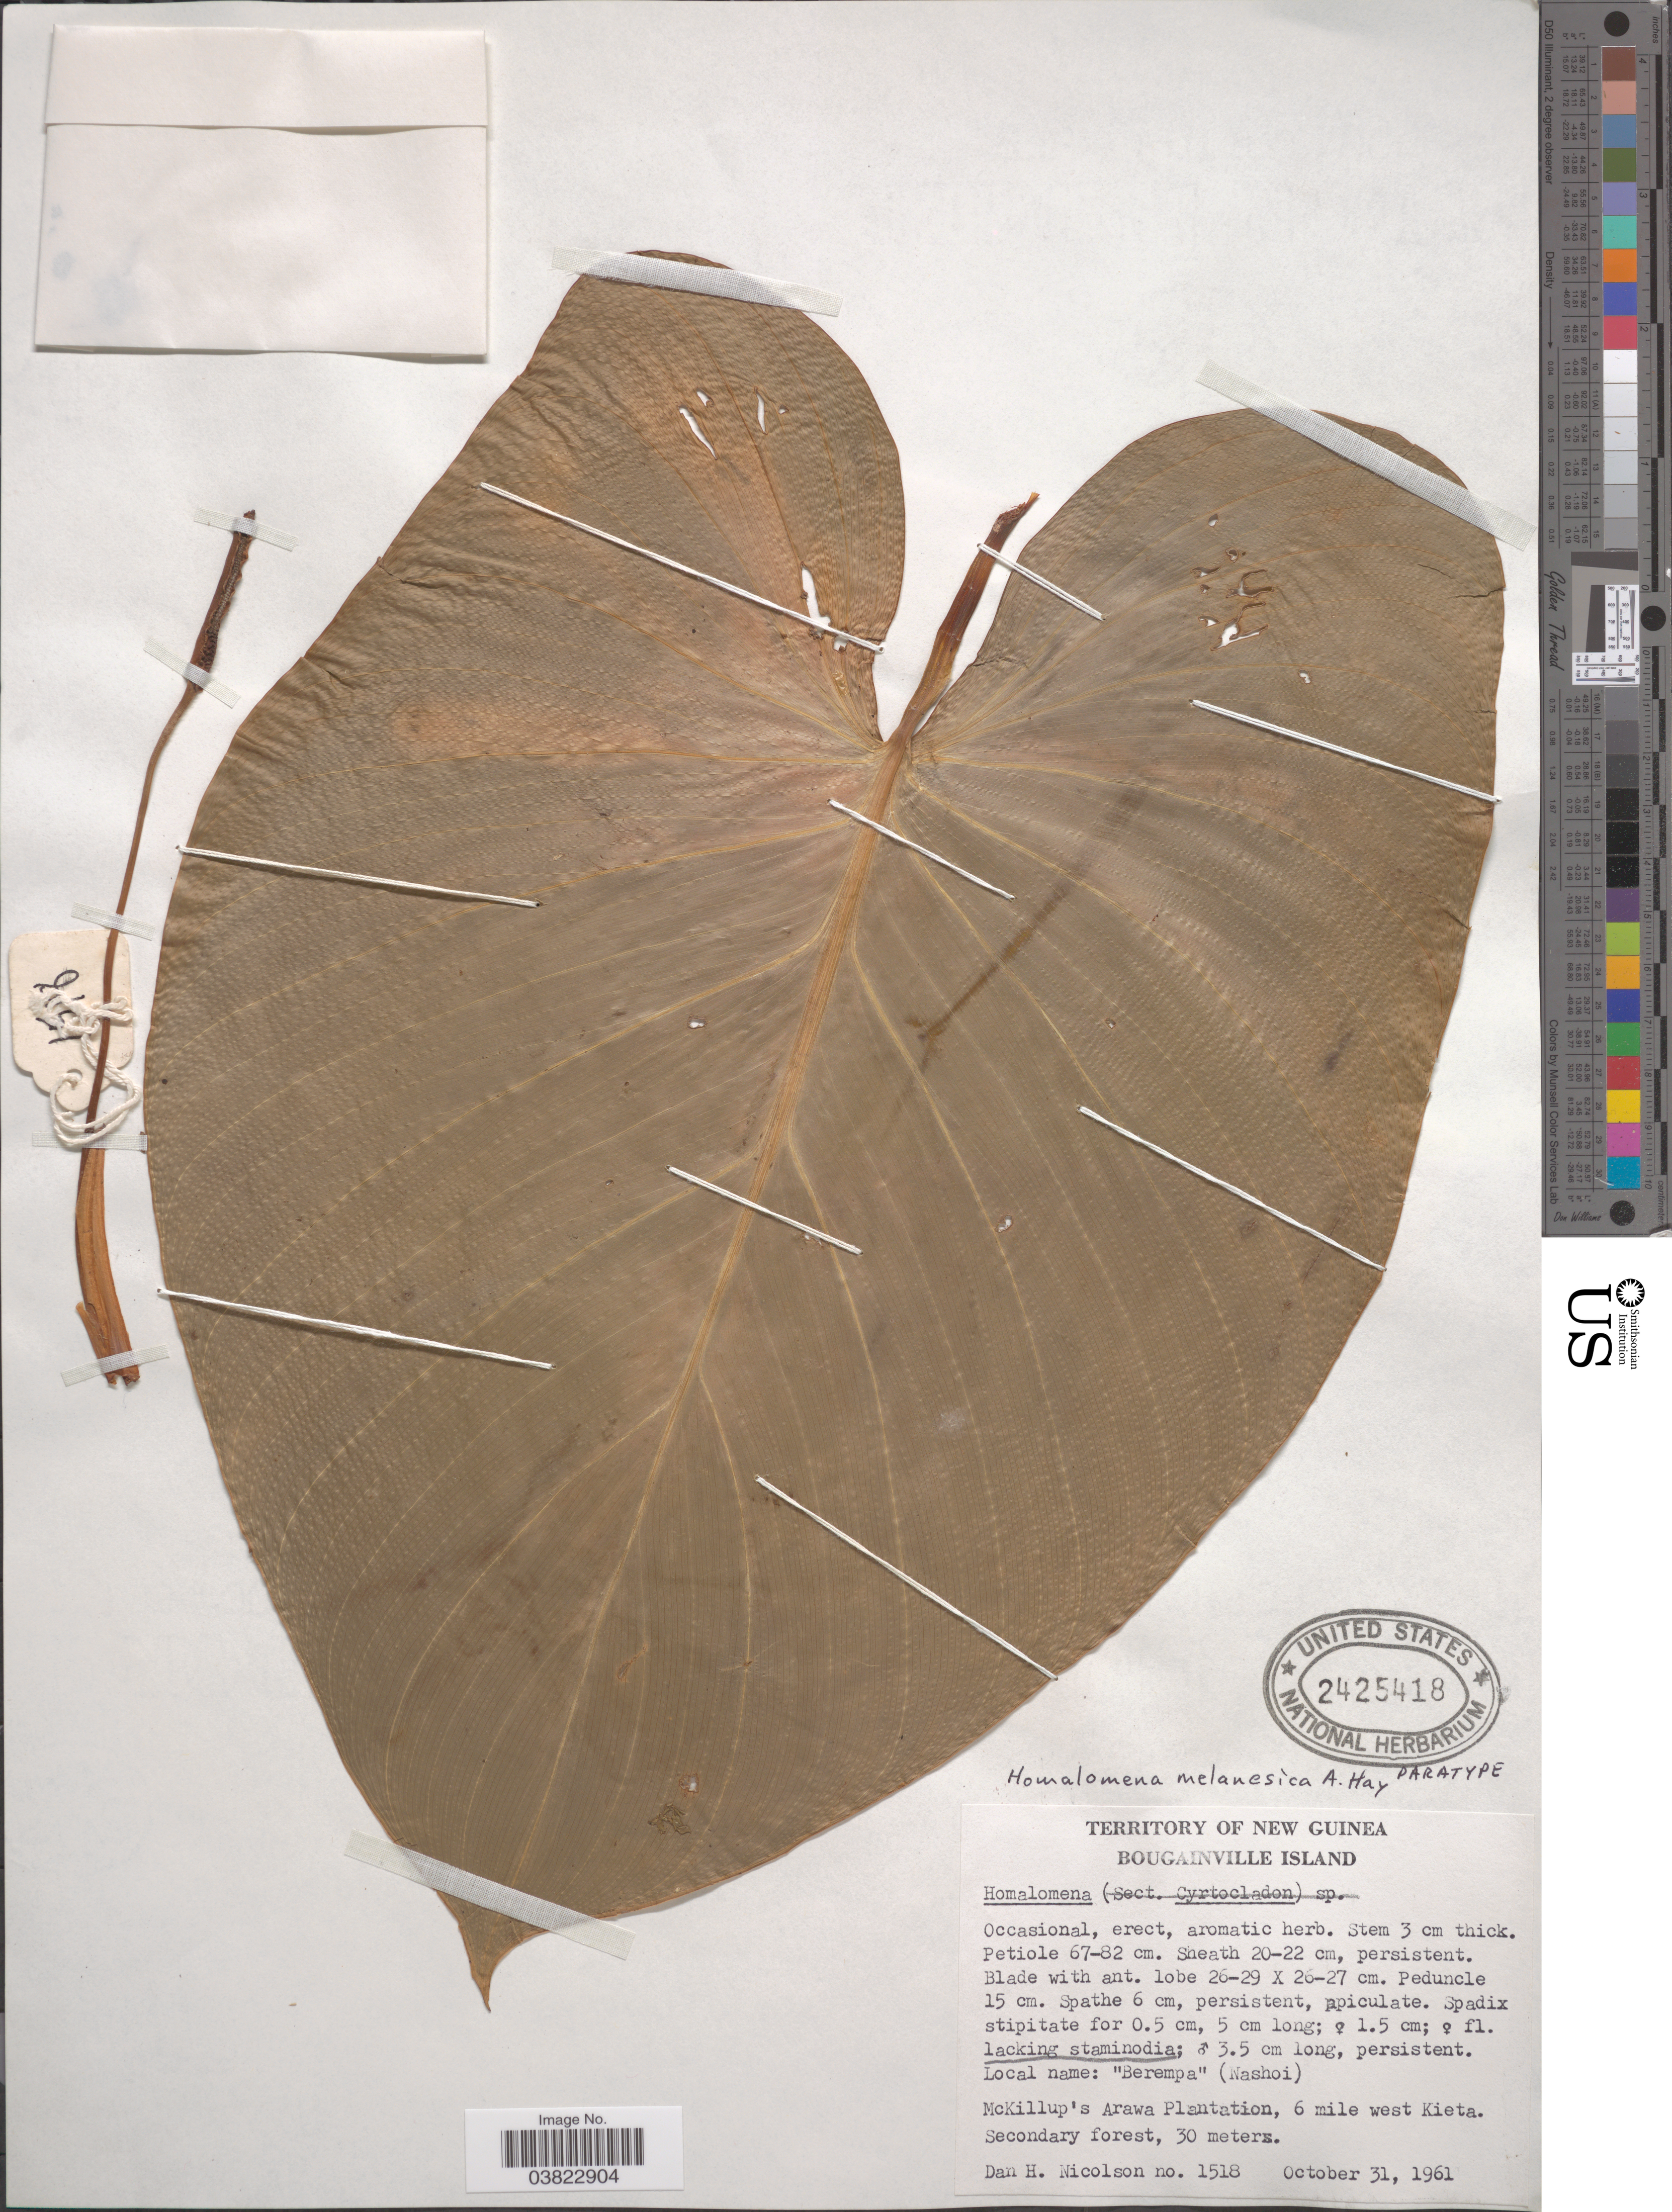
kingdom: Plantae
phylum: Tracheophyta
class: Liliopsida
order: Alismatales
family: Araceae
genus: Homalomena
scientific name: Homalomena melanesica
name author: A. Hay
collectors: D. H. Nicolson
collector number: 1518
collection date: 1961-10-31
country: Papua New Guinea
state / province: Bougainville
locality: Territory of New Guinea. Bougainville Island. McKillup's Arawa Plantation, 6 mile west Kieta. Secondary forest.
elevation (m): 30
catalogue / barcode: US 2425418